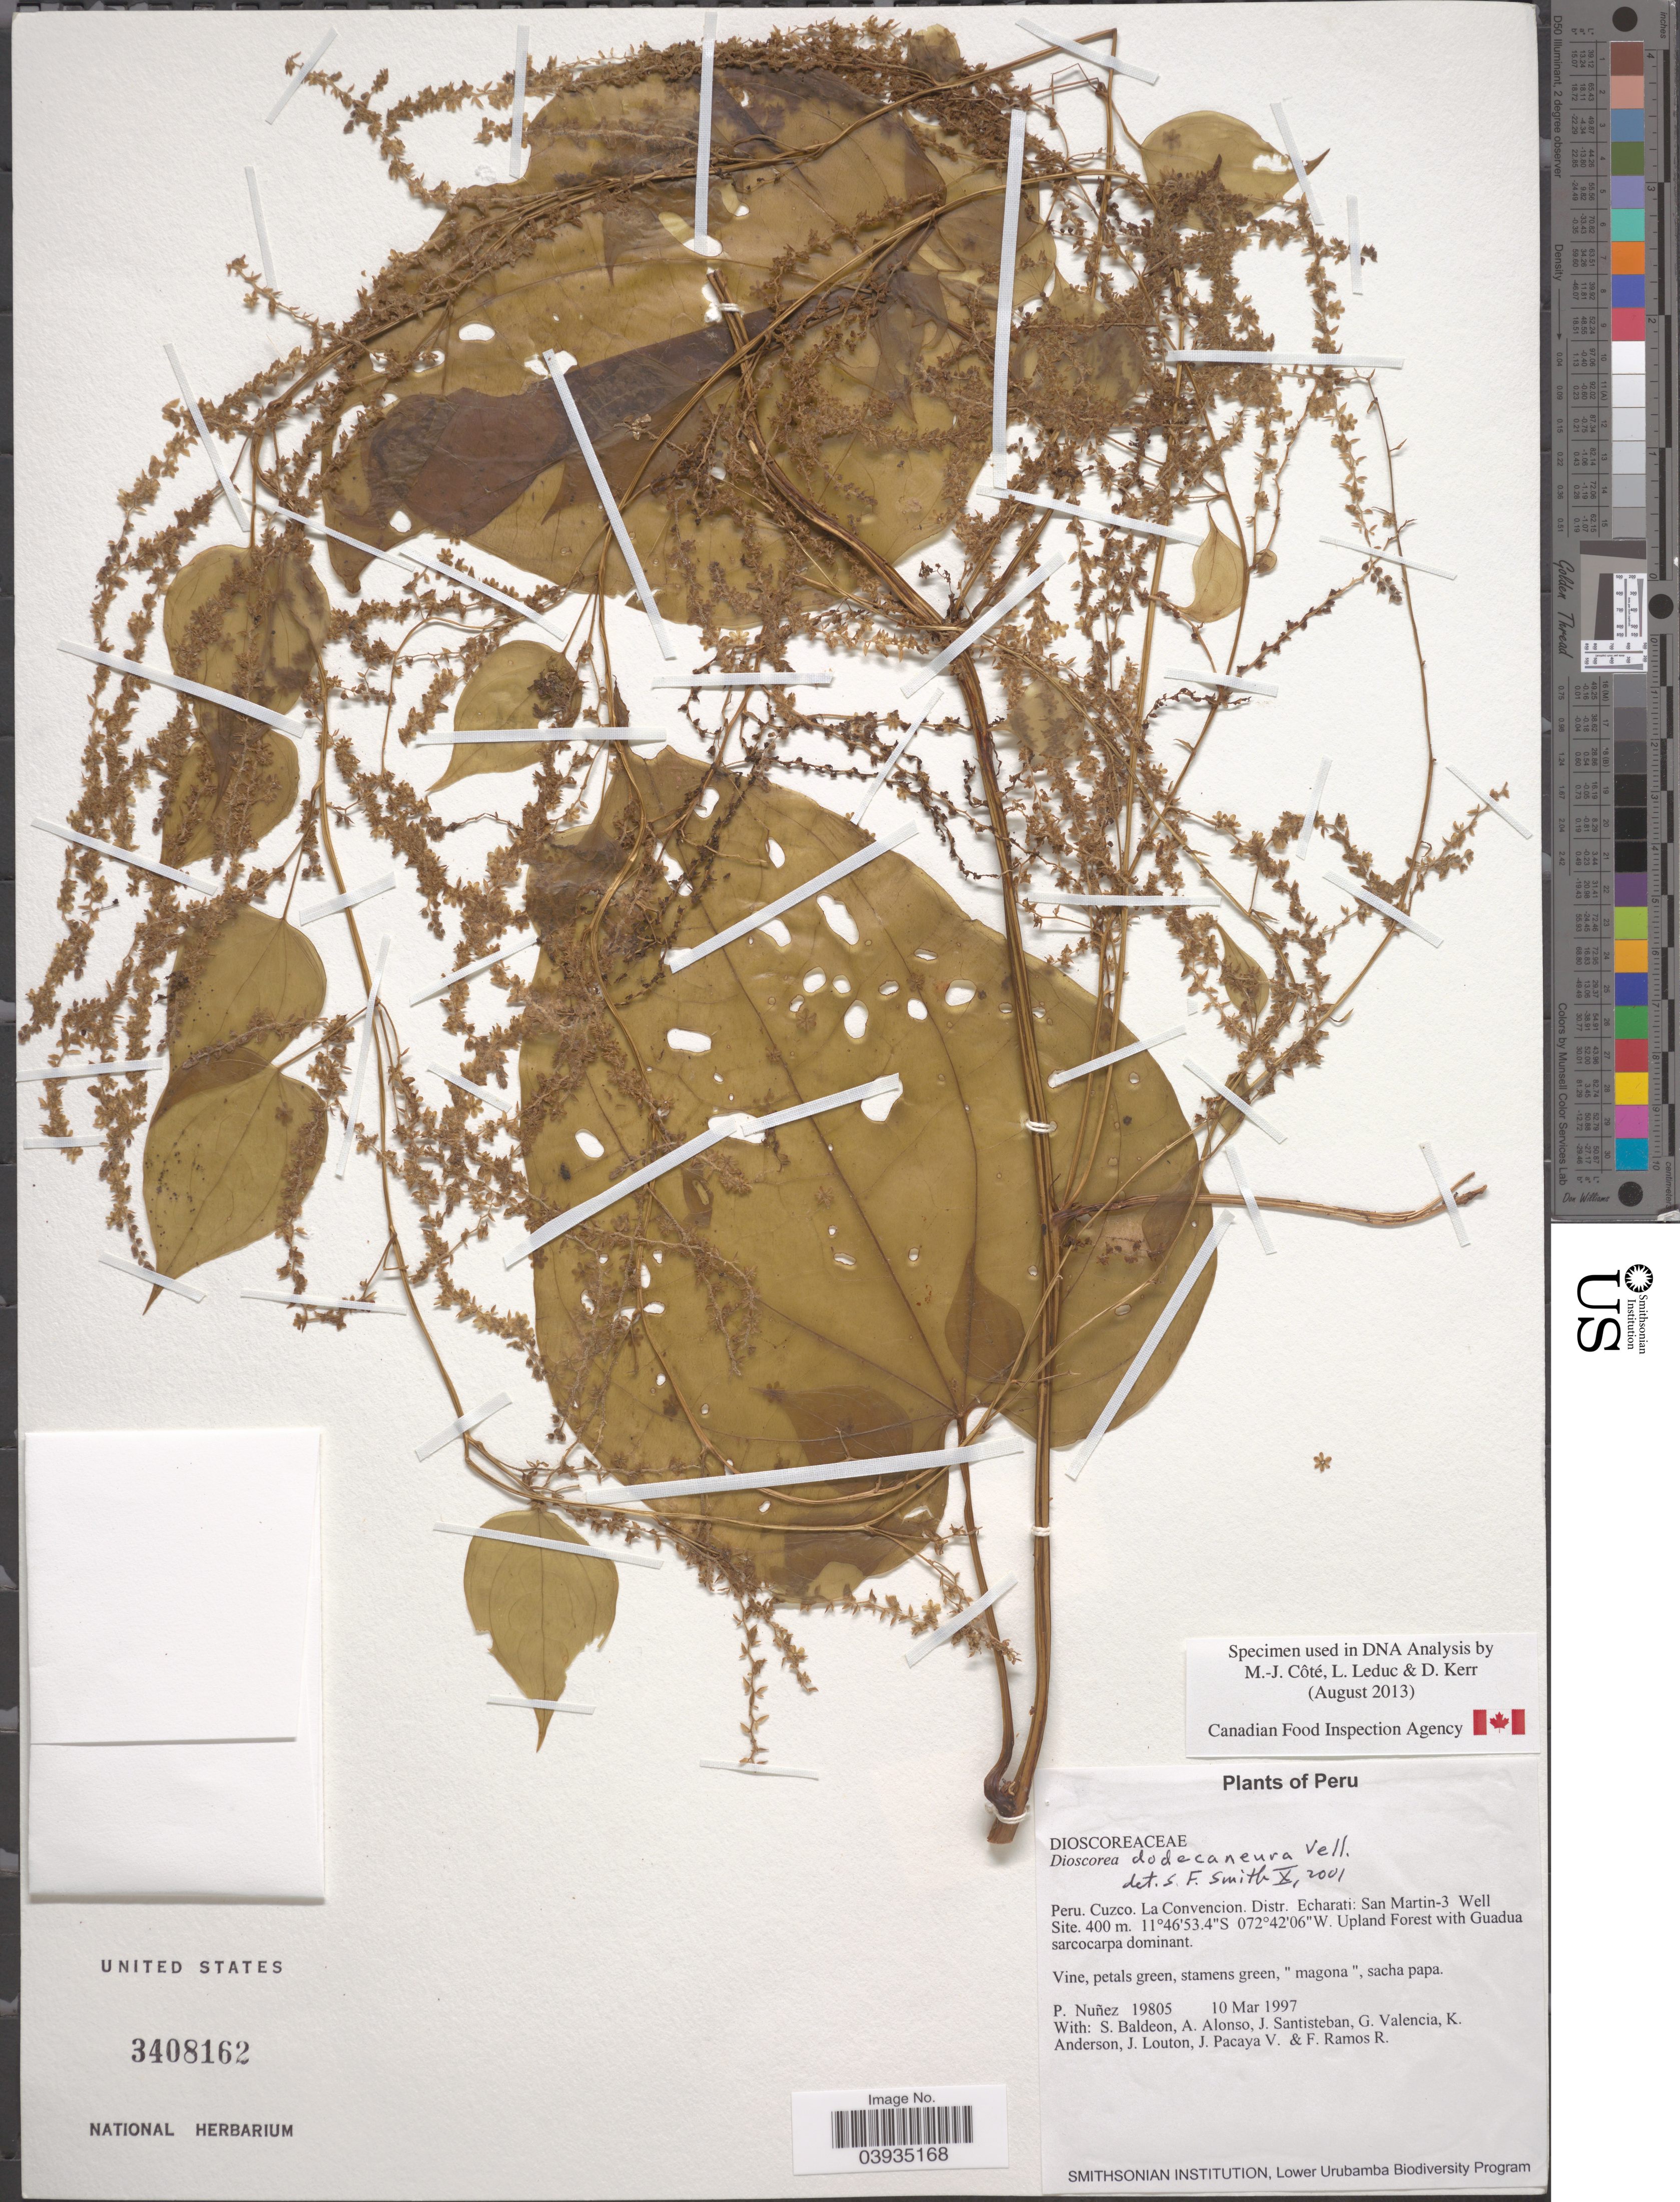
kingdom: Plantae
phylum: Tracheophyta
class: Liliopsida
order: Dioscoreales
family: Dioscoreaceae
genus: Dioscorea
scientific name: Dioscorea dodecaneura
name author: Vell.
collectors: P. Nuñez V., S. Baldeon, A. Alonso, J. Santisteban & et al.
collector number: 19805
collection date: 1997-03-10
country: Peru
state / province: Cusco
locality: La Convencion. Distr. Echarati: San Martin-3 Well Site.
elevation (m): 400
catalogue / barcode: US 3408162